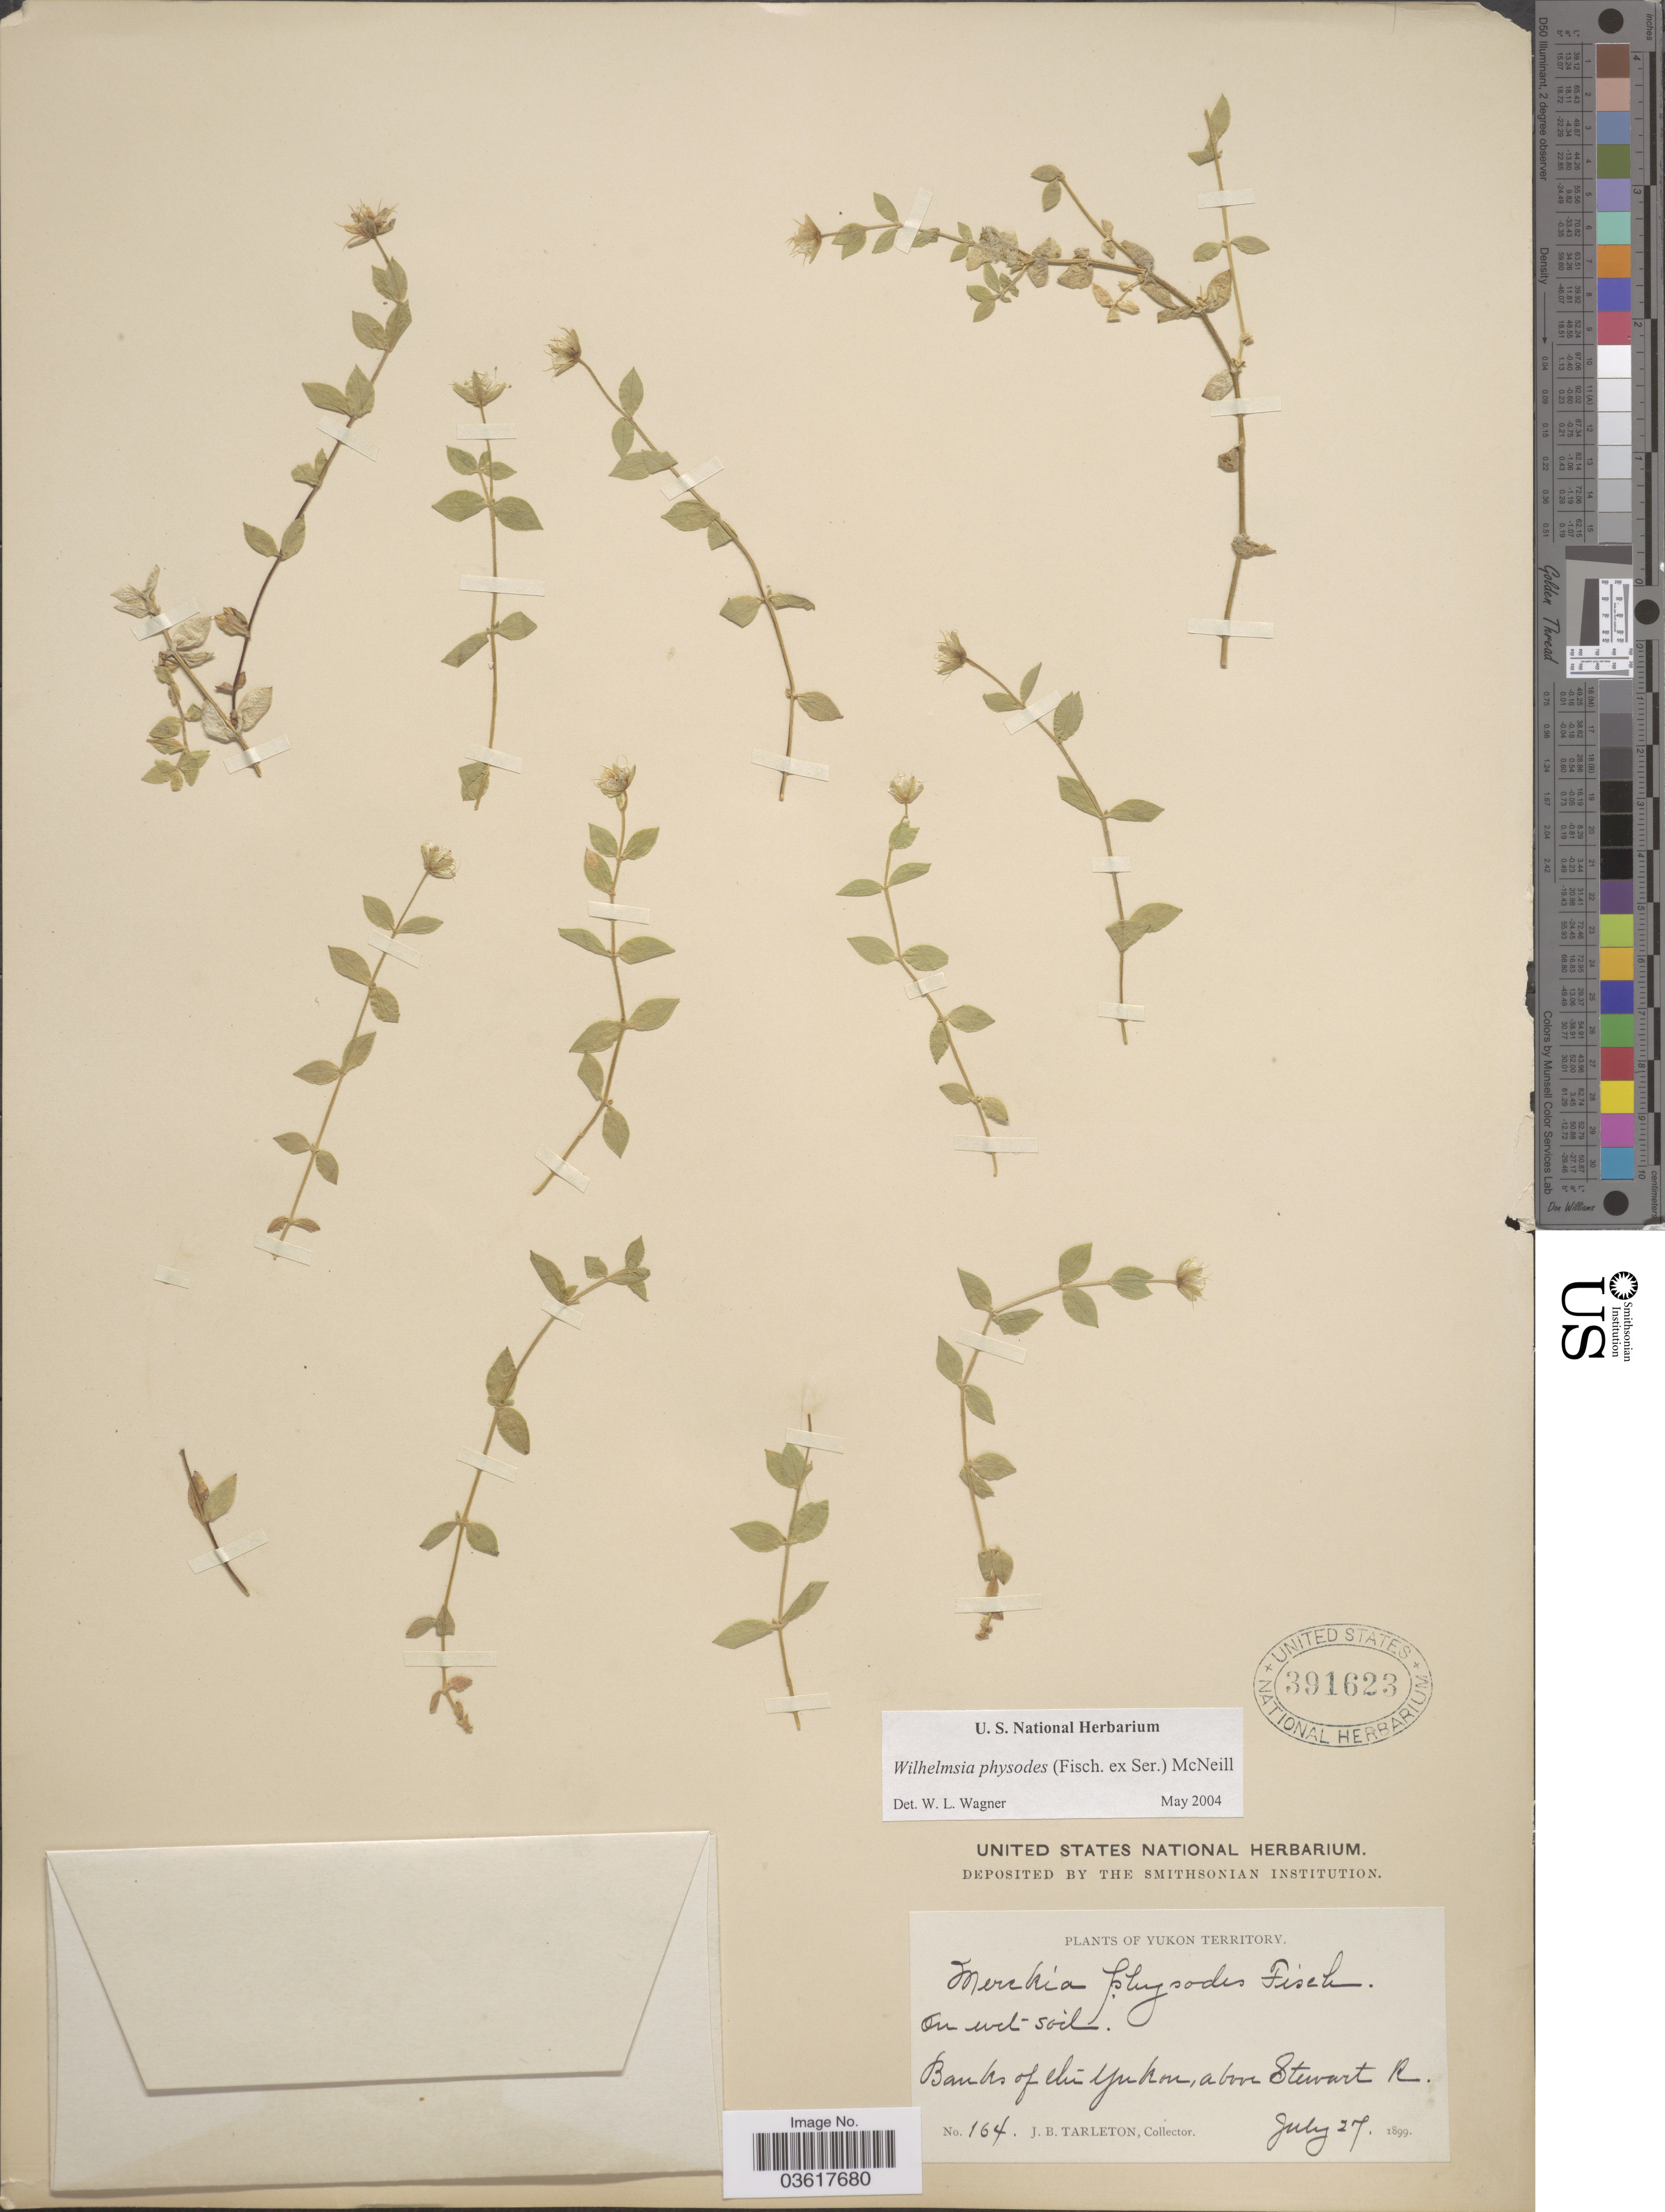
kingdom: Plantae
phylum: Tracheophyta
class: Magnoliopsida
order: Caryophyllales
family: Caryophyllaceae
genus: Wilhelmsia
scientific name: Wilhelmsia sp.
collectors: J. Tarleton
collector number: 164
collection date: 1899-07-27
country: Canada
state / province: Yukon Territory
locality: Banks of the Yukon, above Stewart R.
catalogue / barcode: US 391623